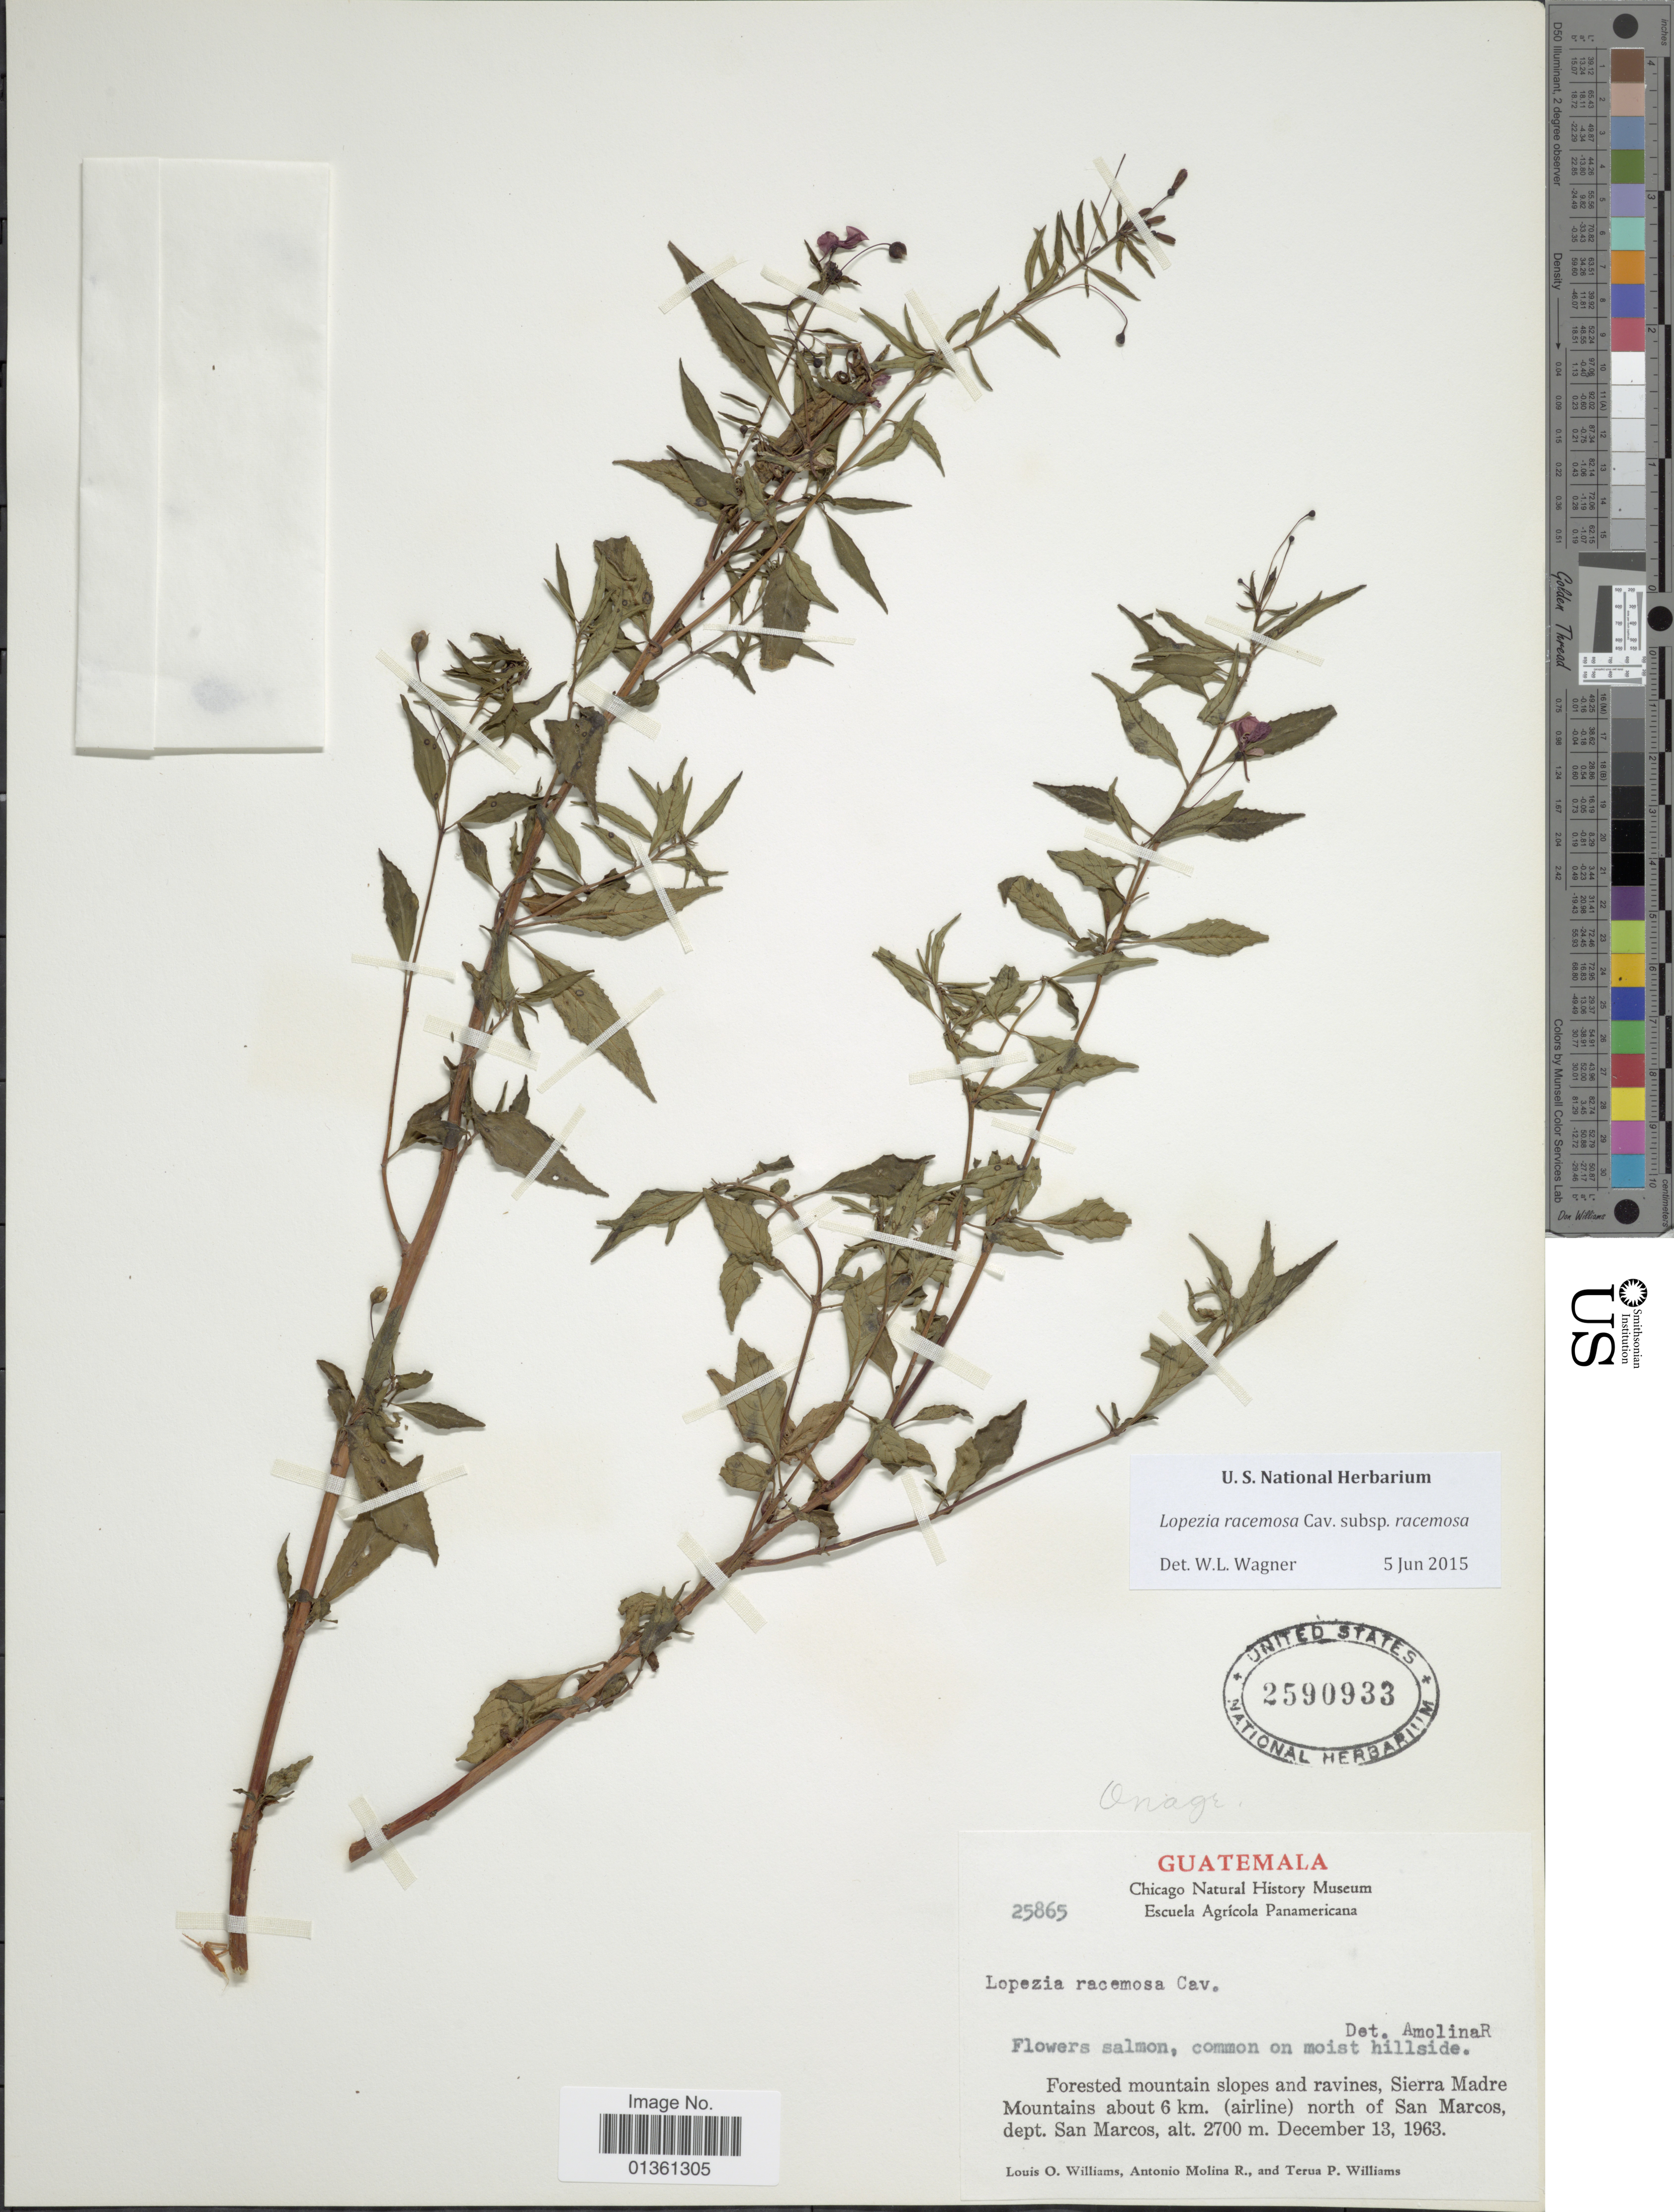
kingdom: Plantae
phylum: Tracheophyta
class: Magnoliopsida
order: Myrtales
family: Onagraceae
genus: Lopezia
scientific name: Lopezia racemosa subsp. racemosa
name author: Cav.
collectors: L. O. Williams, A. Molina R. & T. P. Williams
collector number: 25865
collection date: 1963-12-13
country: Guatemala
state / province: San Marcos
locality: Sierra Madre Mountains about 6 km. (airline) north of San Marcos.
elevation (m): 2700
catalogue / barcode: US 2590933